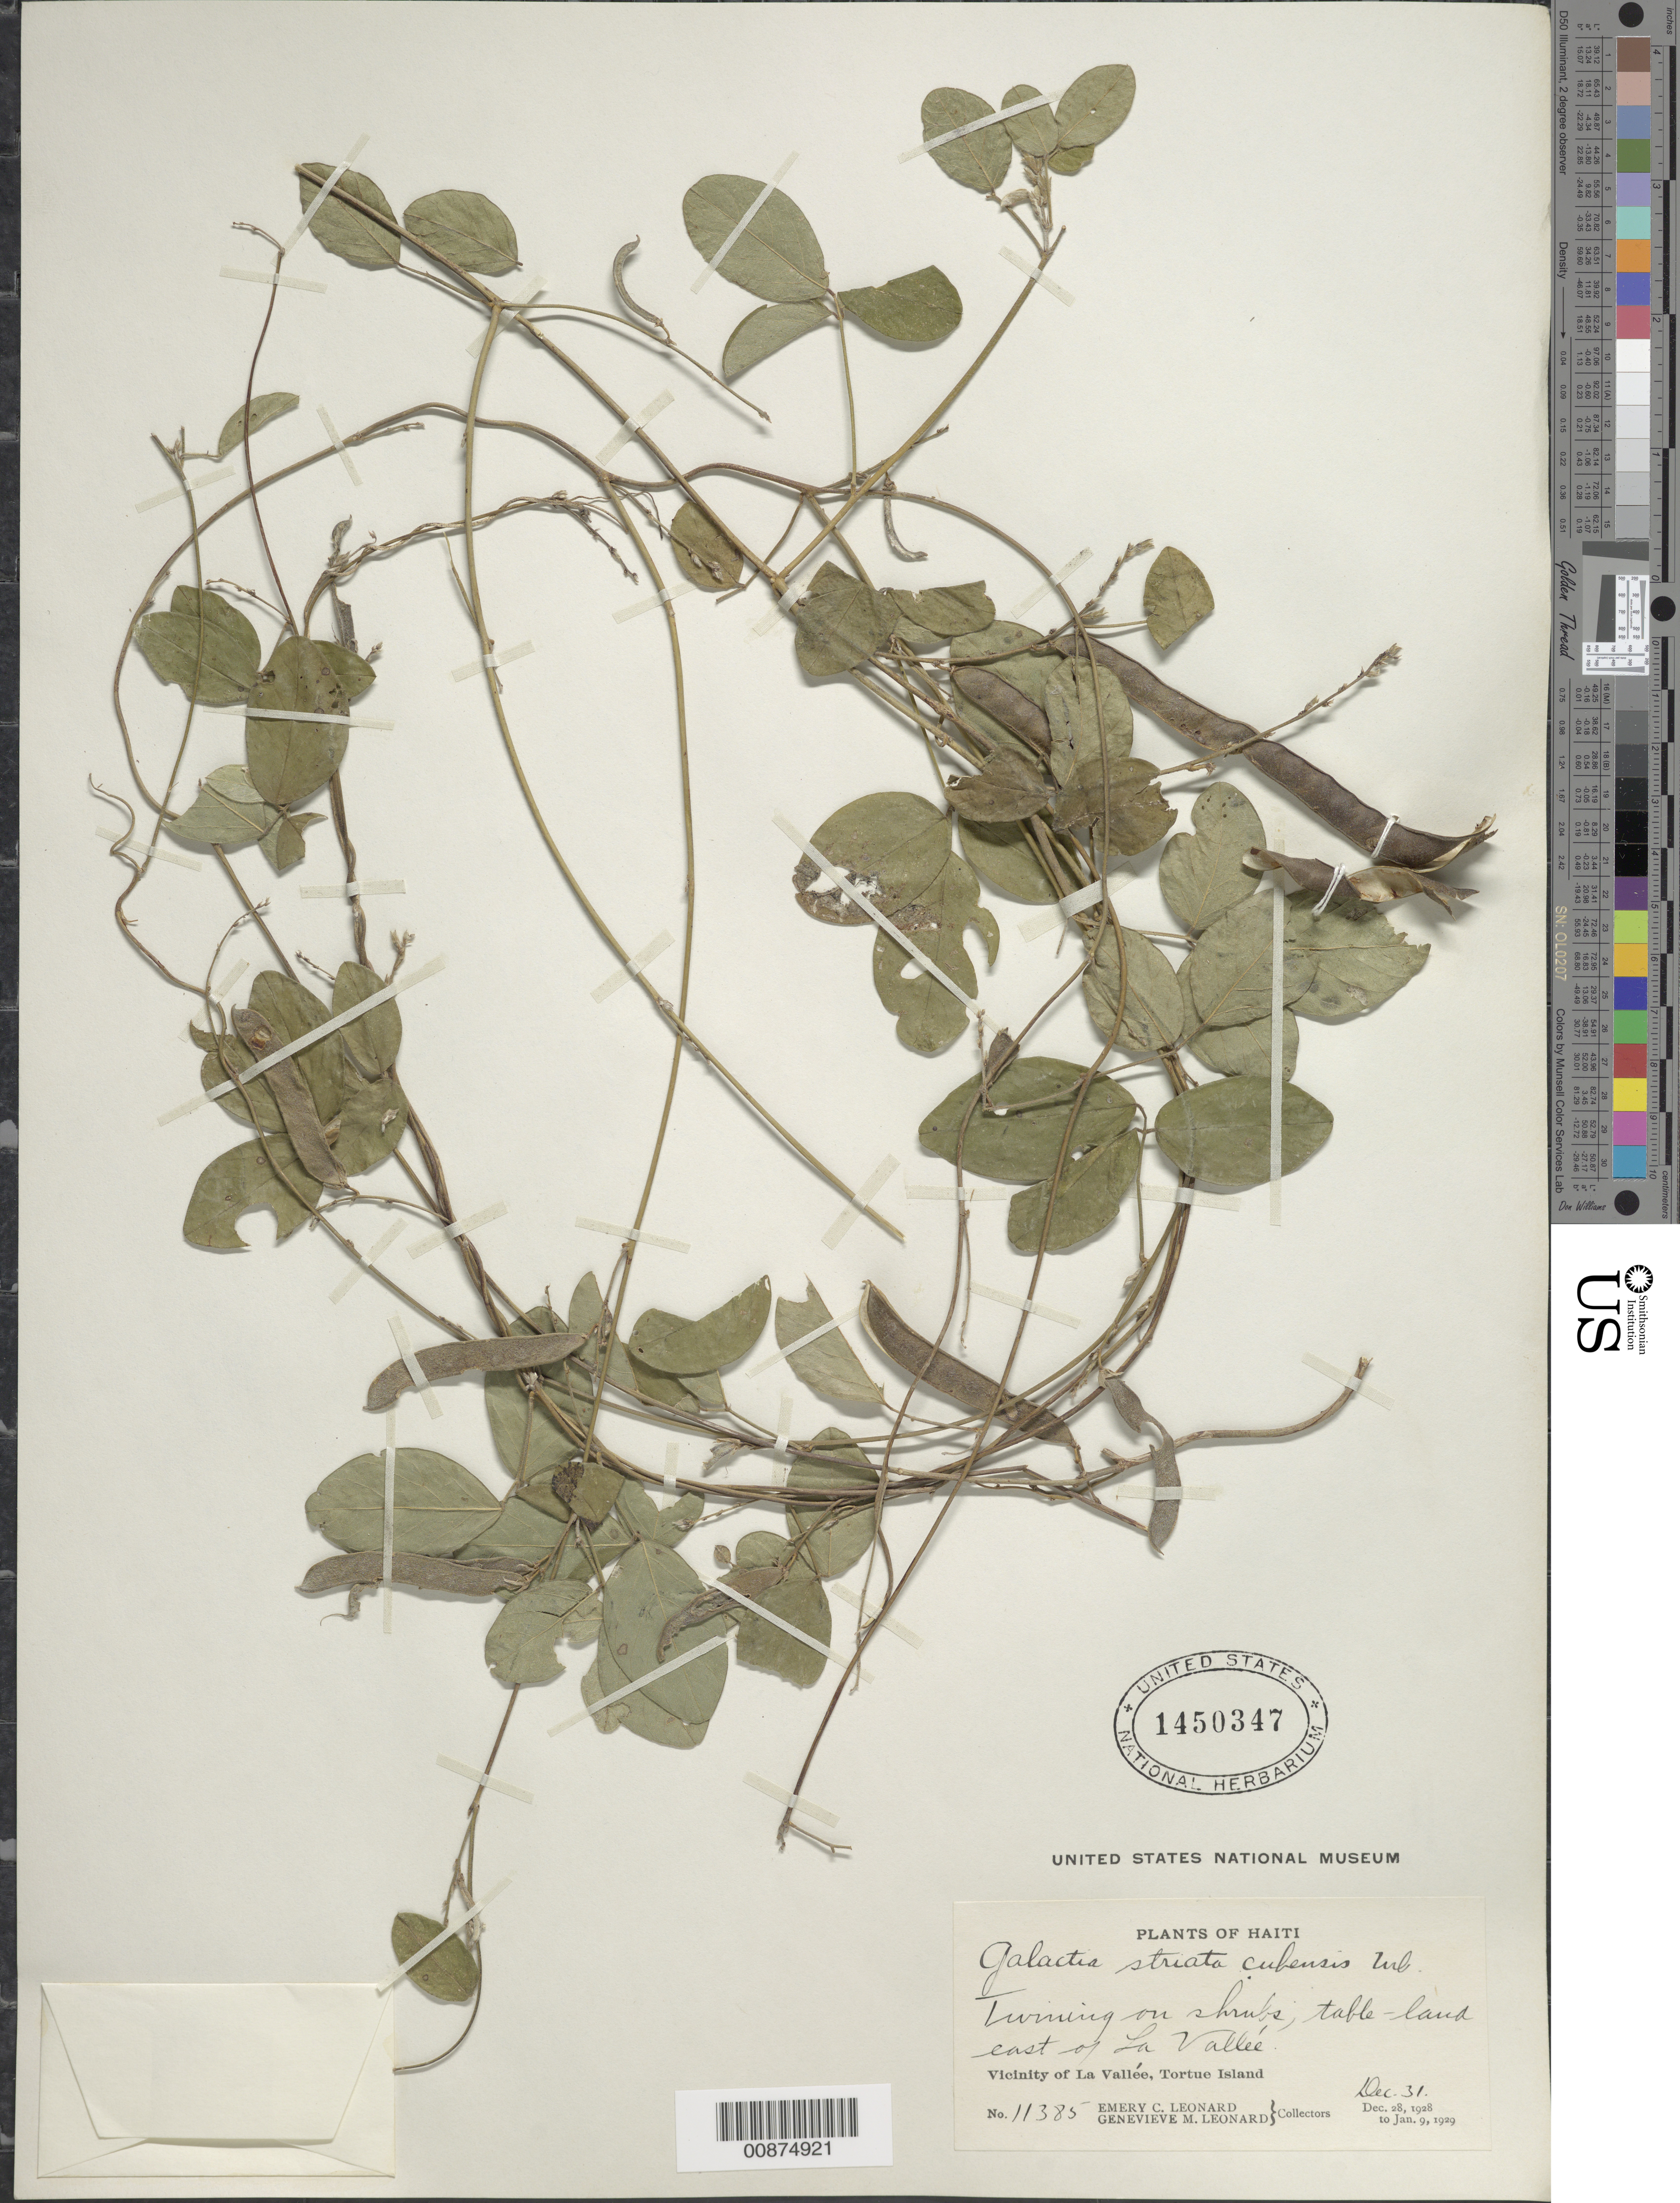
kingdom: Plantae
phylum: Tracheophyta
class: Magnoliopsida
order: Fabales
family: Fabaceae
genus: Galactia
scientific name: Galactia striata var. cubensis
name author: (Kunth) Urb.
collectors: E. C. Leonard & G. M. Leonard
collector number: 11385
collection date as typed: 31 Dec 1928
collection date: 1928-12-31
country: Haiti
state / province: Nord-Óuest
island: Île de la Tortue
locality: Vicinity of La Vallée, Tortue Island. Table-land east of La Vallée.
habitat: Twining on shrubs. Table-land .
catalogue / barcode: US 1450347